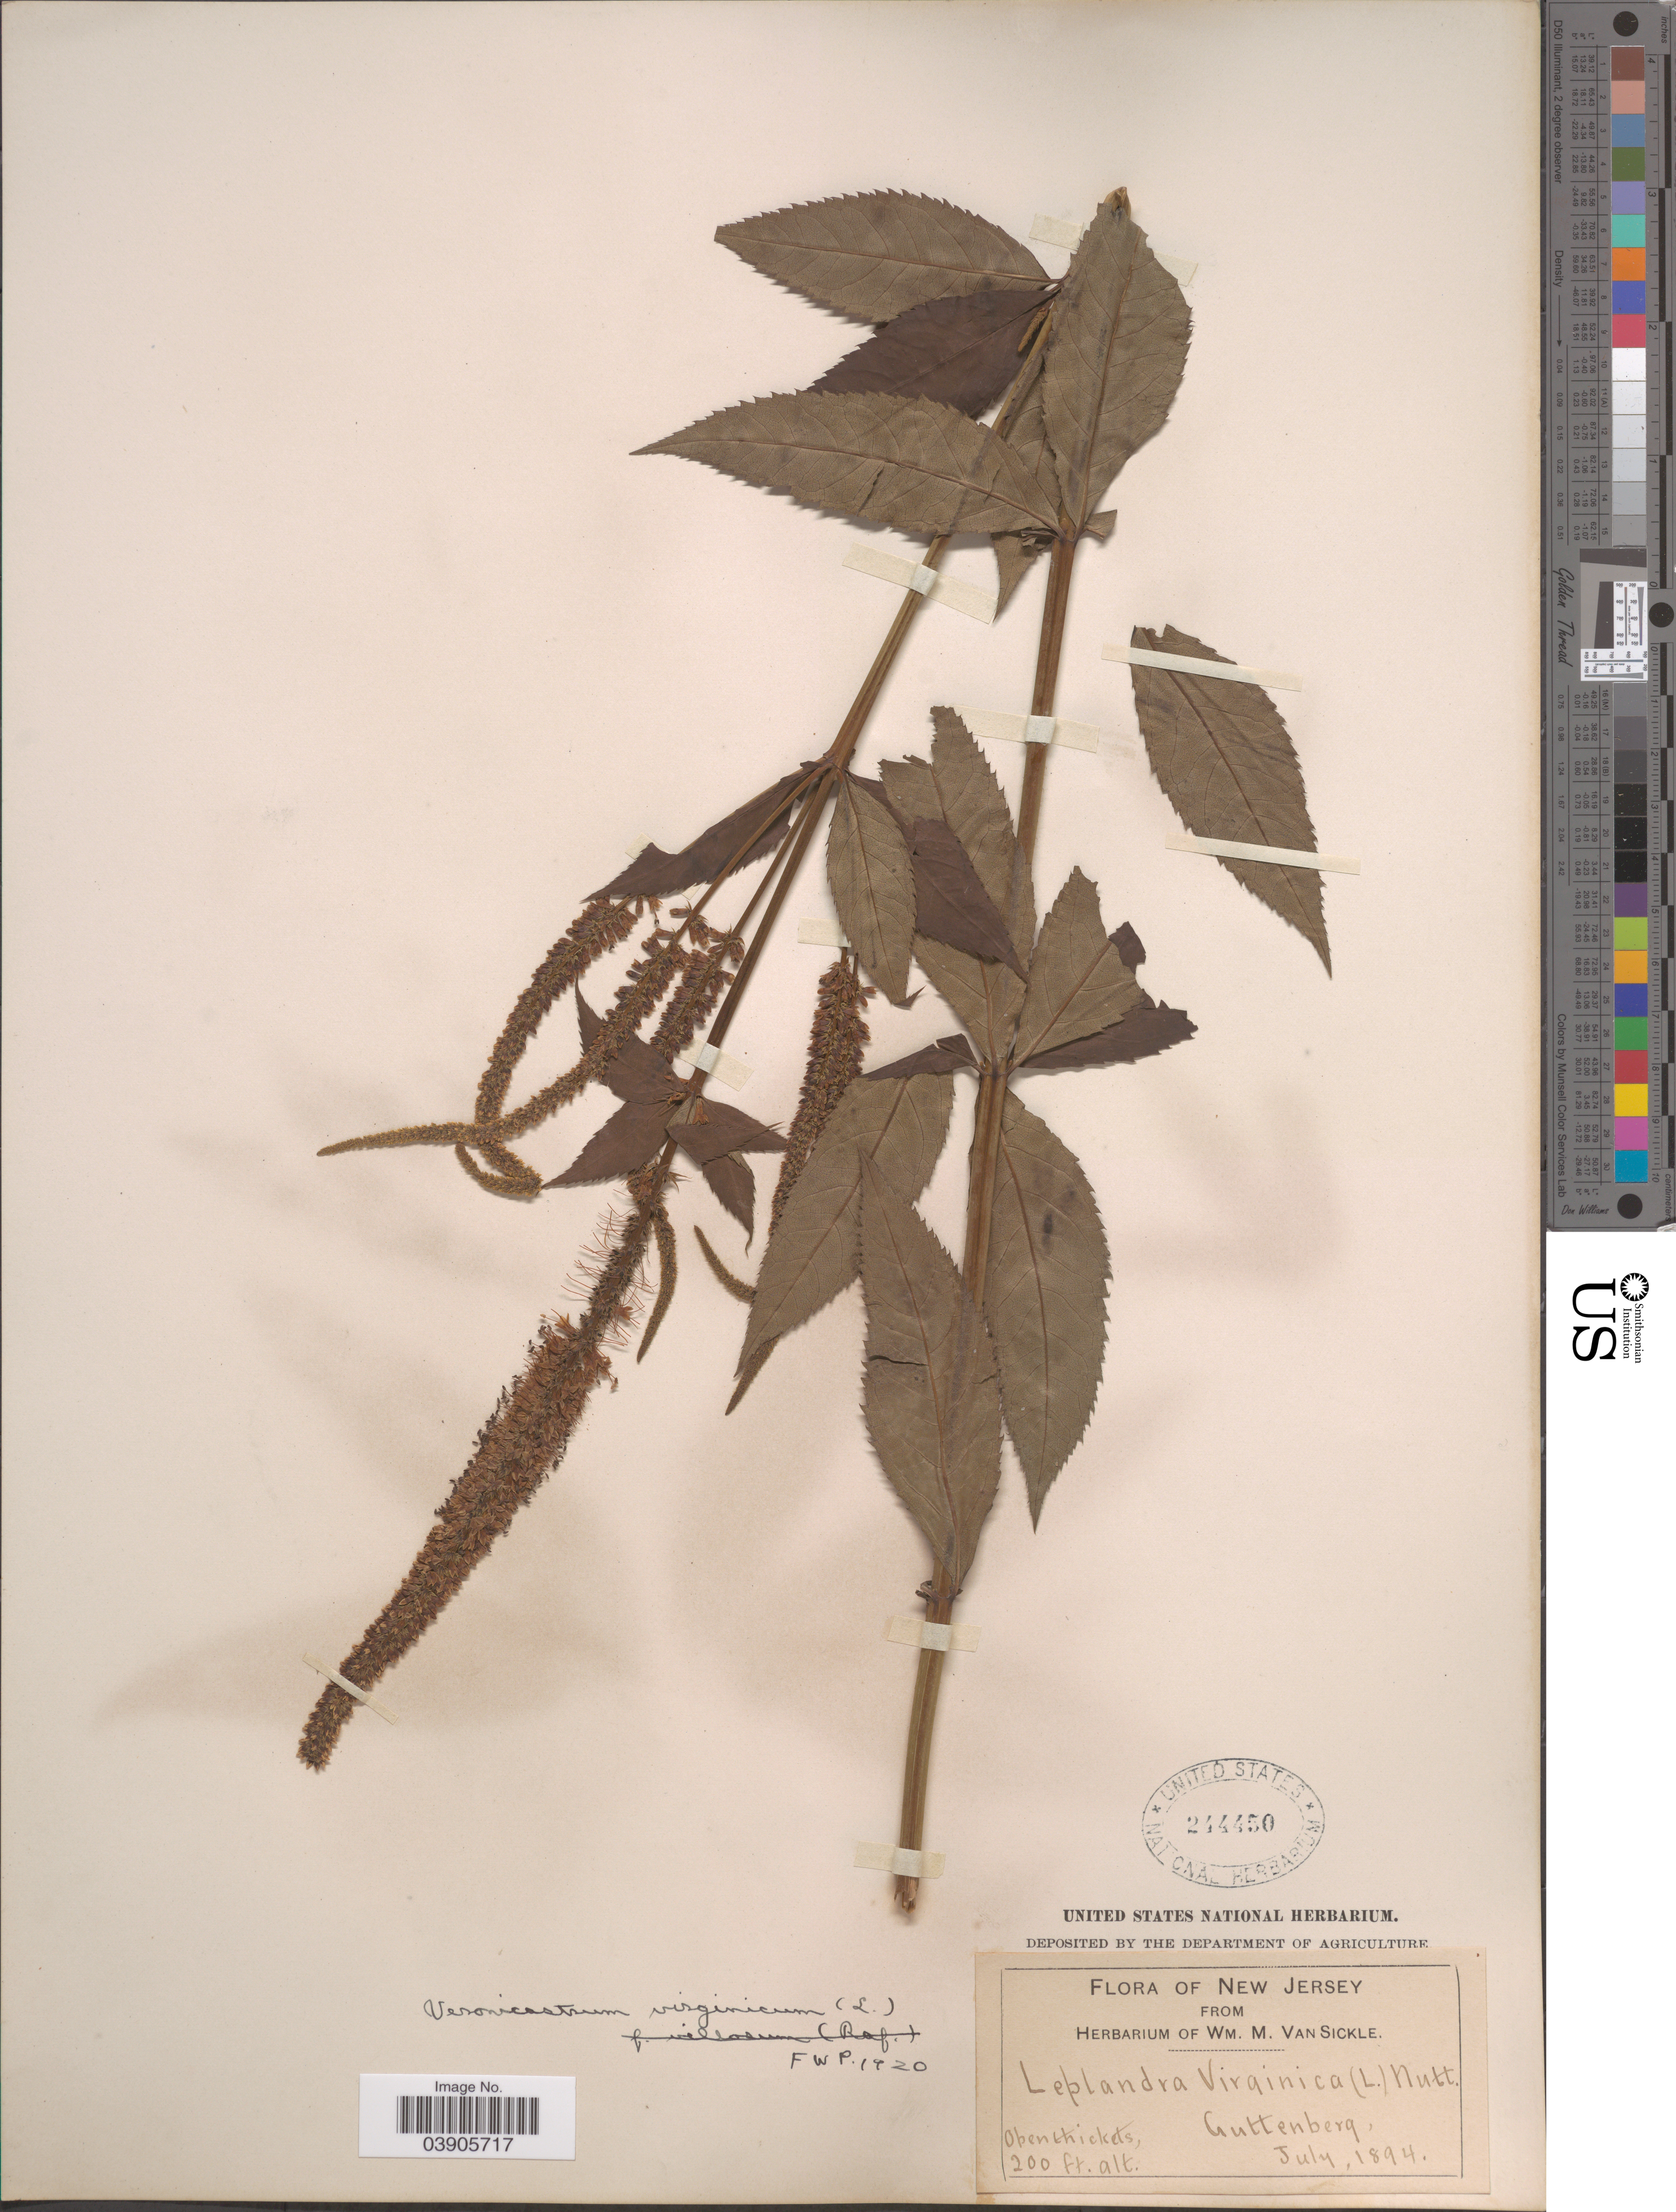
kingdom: Plantae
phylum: Tracheophyta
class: Magnoliopsida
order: Lamiales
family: Plantaginaceae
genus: Veronicastrum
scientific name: Veronicastrum virginicum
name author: (L.) Farw.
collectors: ex herb. Wm. M. Van Sickle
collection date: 1894-07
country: United States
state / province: New Jersey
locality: Guttenberg.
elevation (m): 61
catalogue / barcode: US 244450